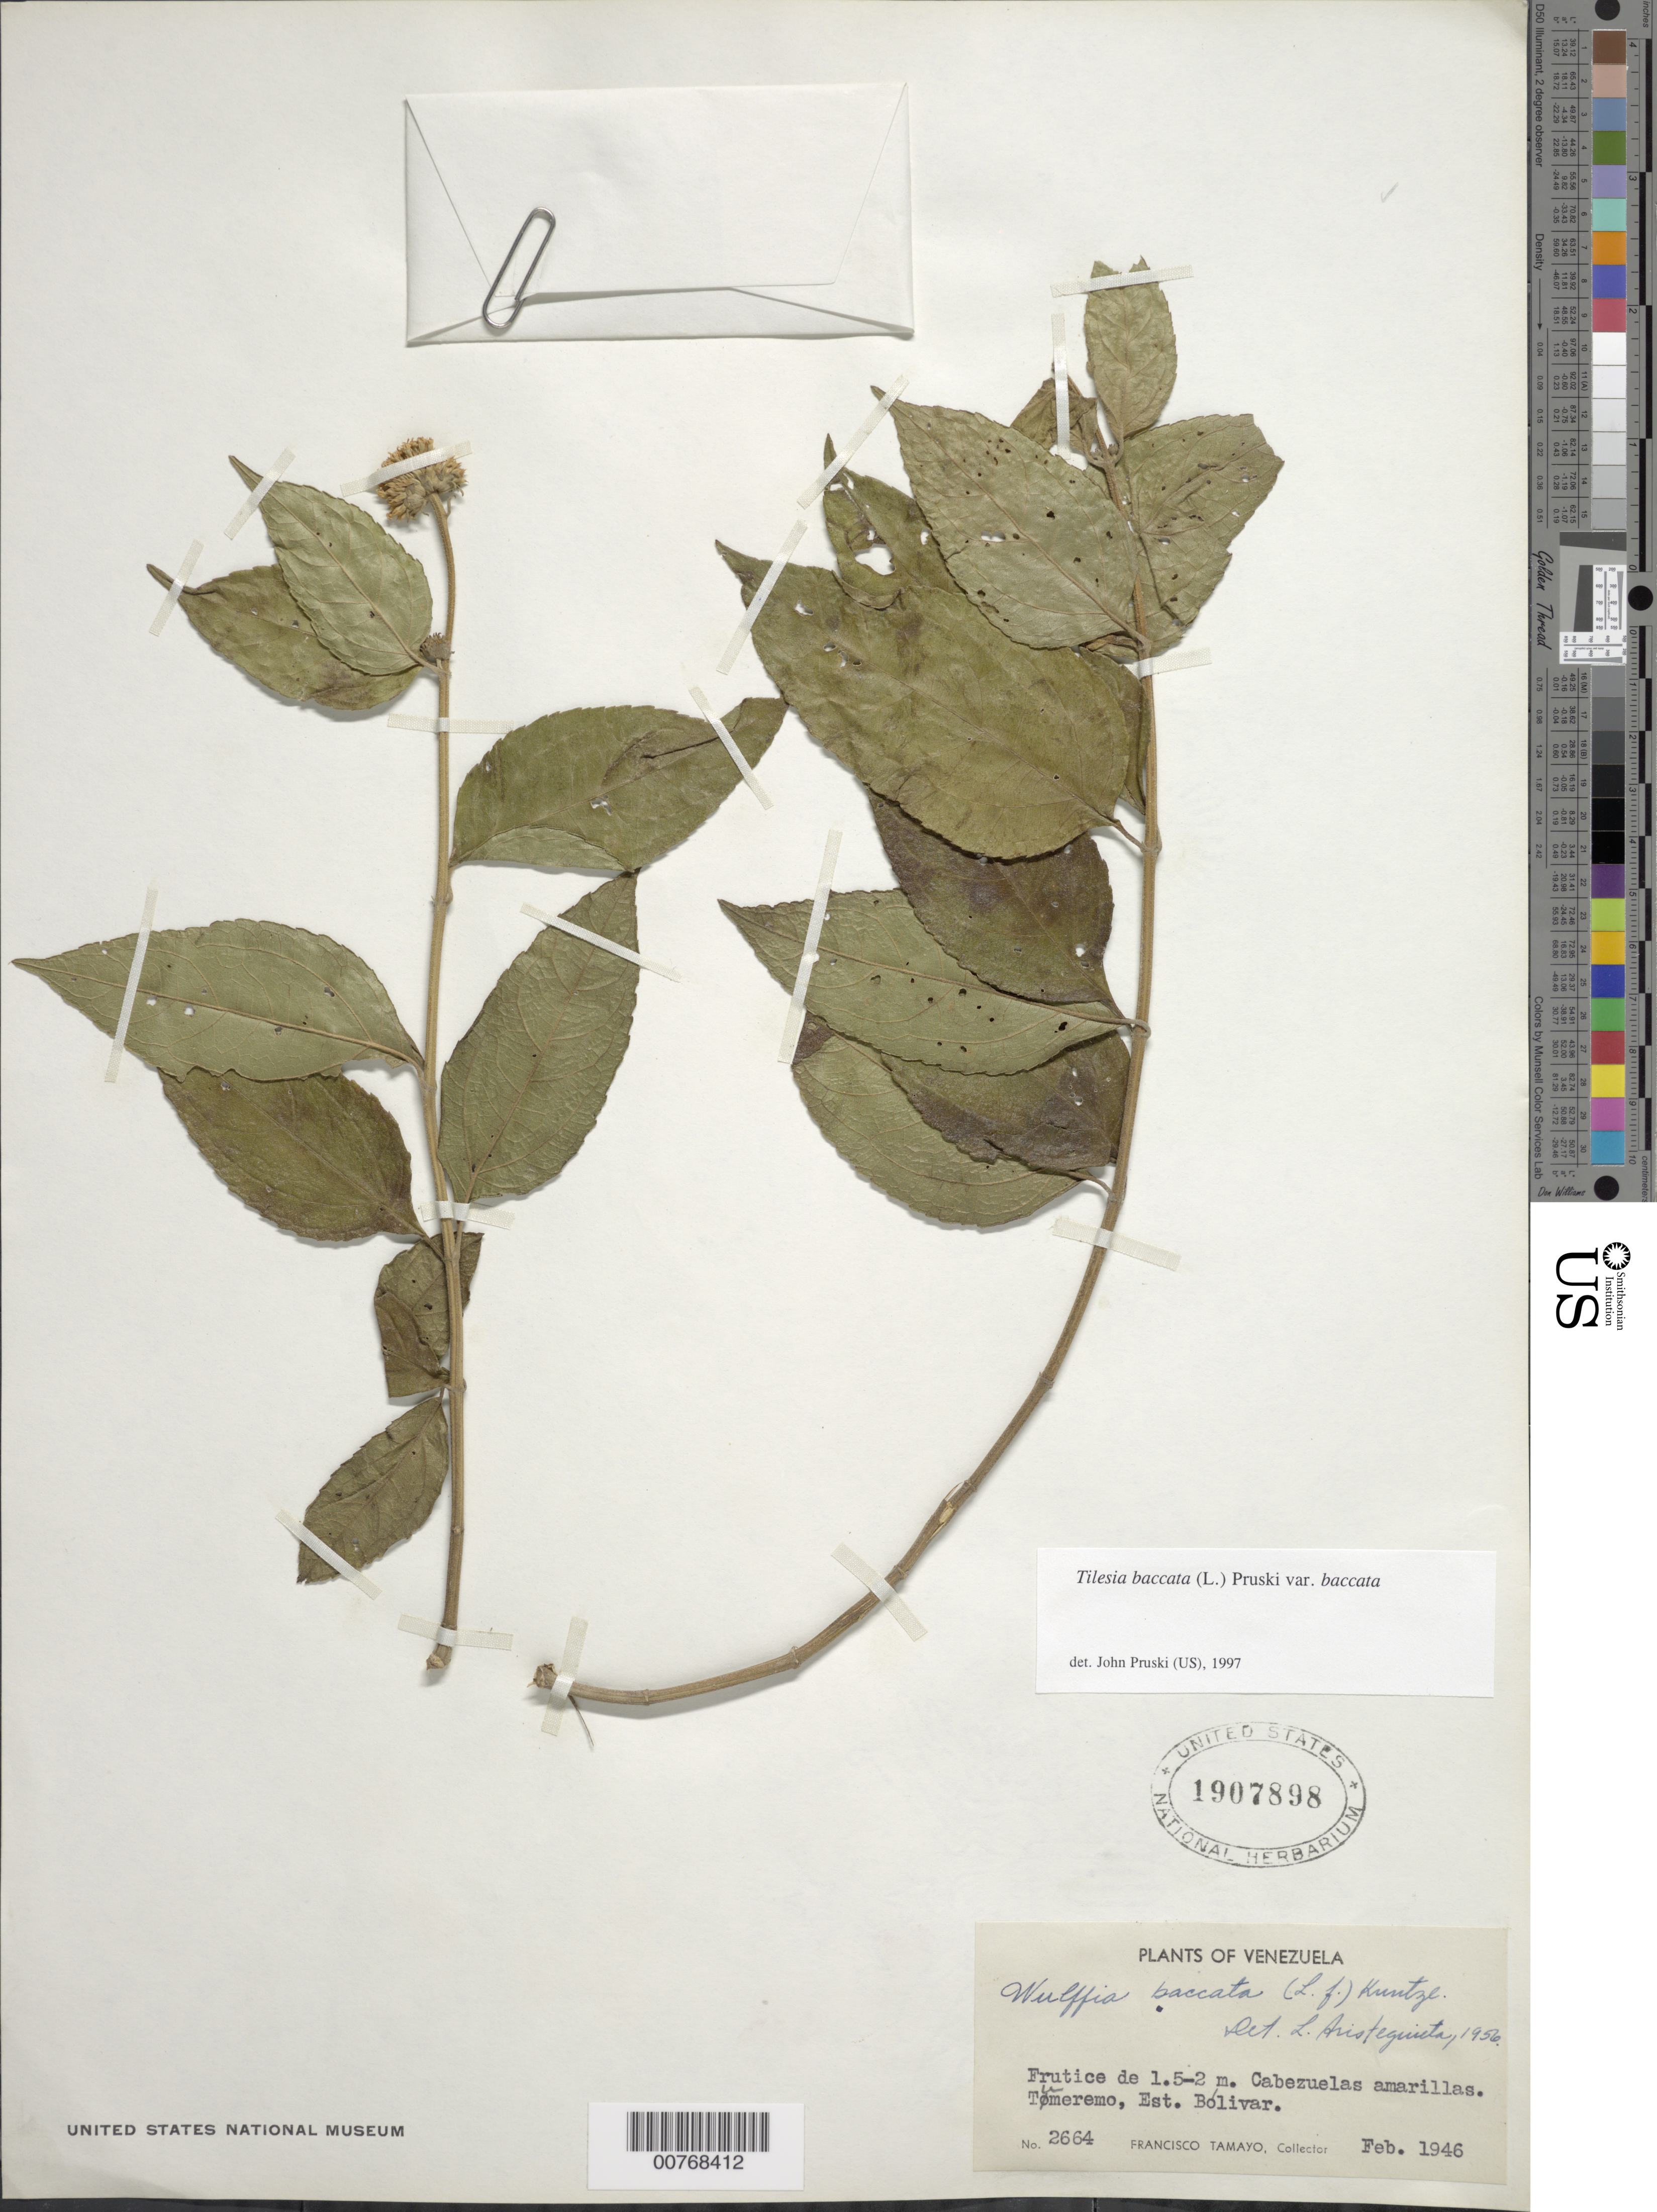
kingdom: Plantae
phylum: Tracheophyta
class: Magnoliopsida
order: Asterales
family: Asteraceae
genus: Wulffia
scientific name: Wulffia baccata var. baccata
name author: (L.) Kuntze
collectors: F. Tamayo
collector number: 2664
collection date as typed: Feb-46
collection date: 1946-02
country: Venezuela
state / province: Bolívar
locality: Tumeremo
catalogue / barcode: US 1907898